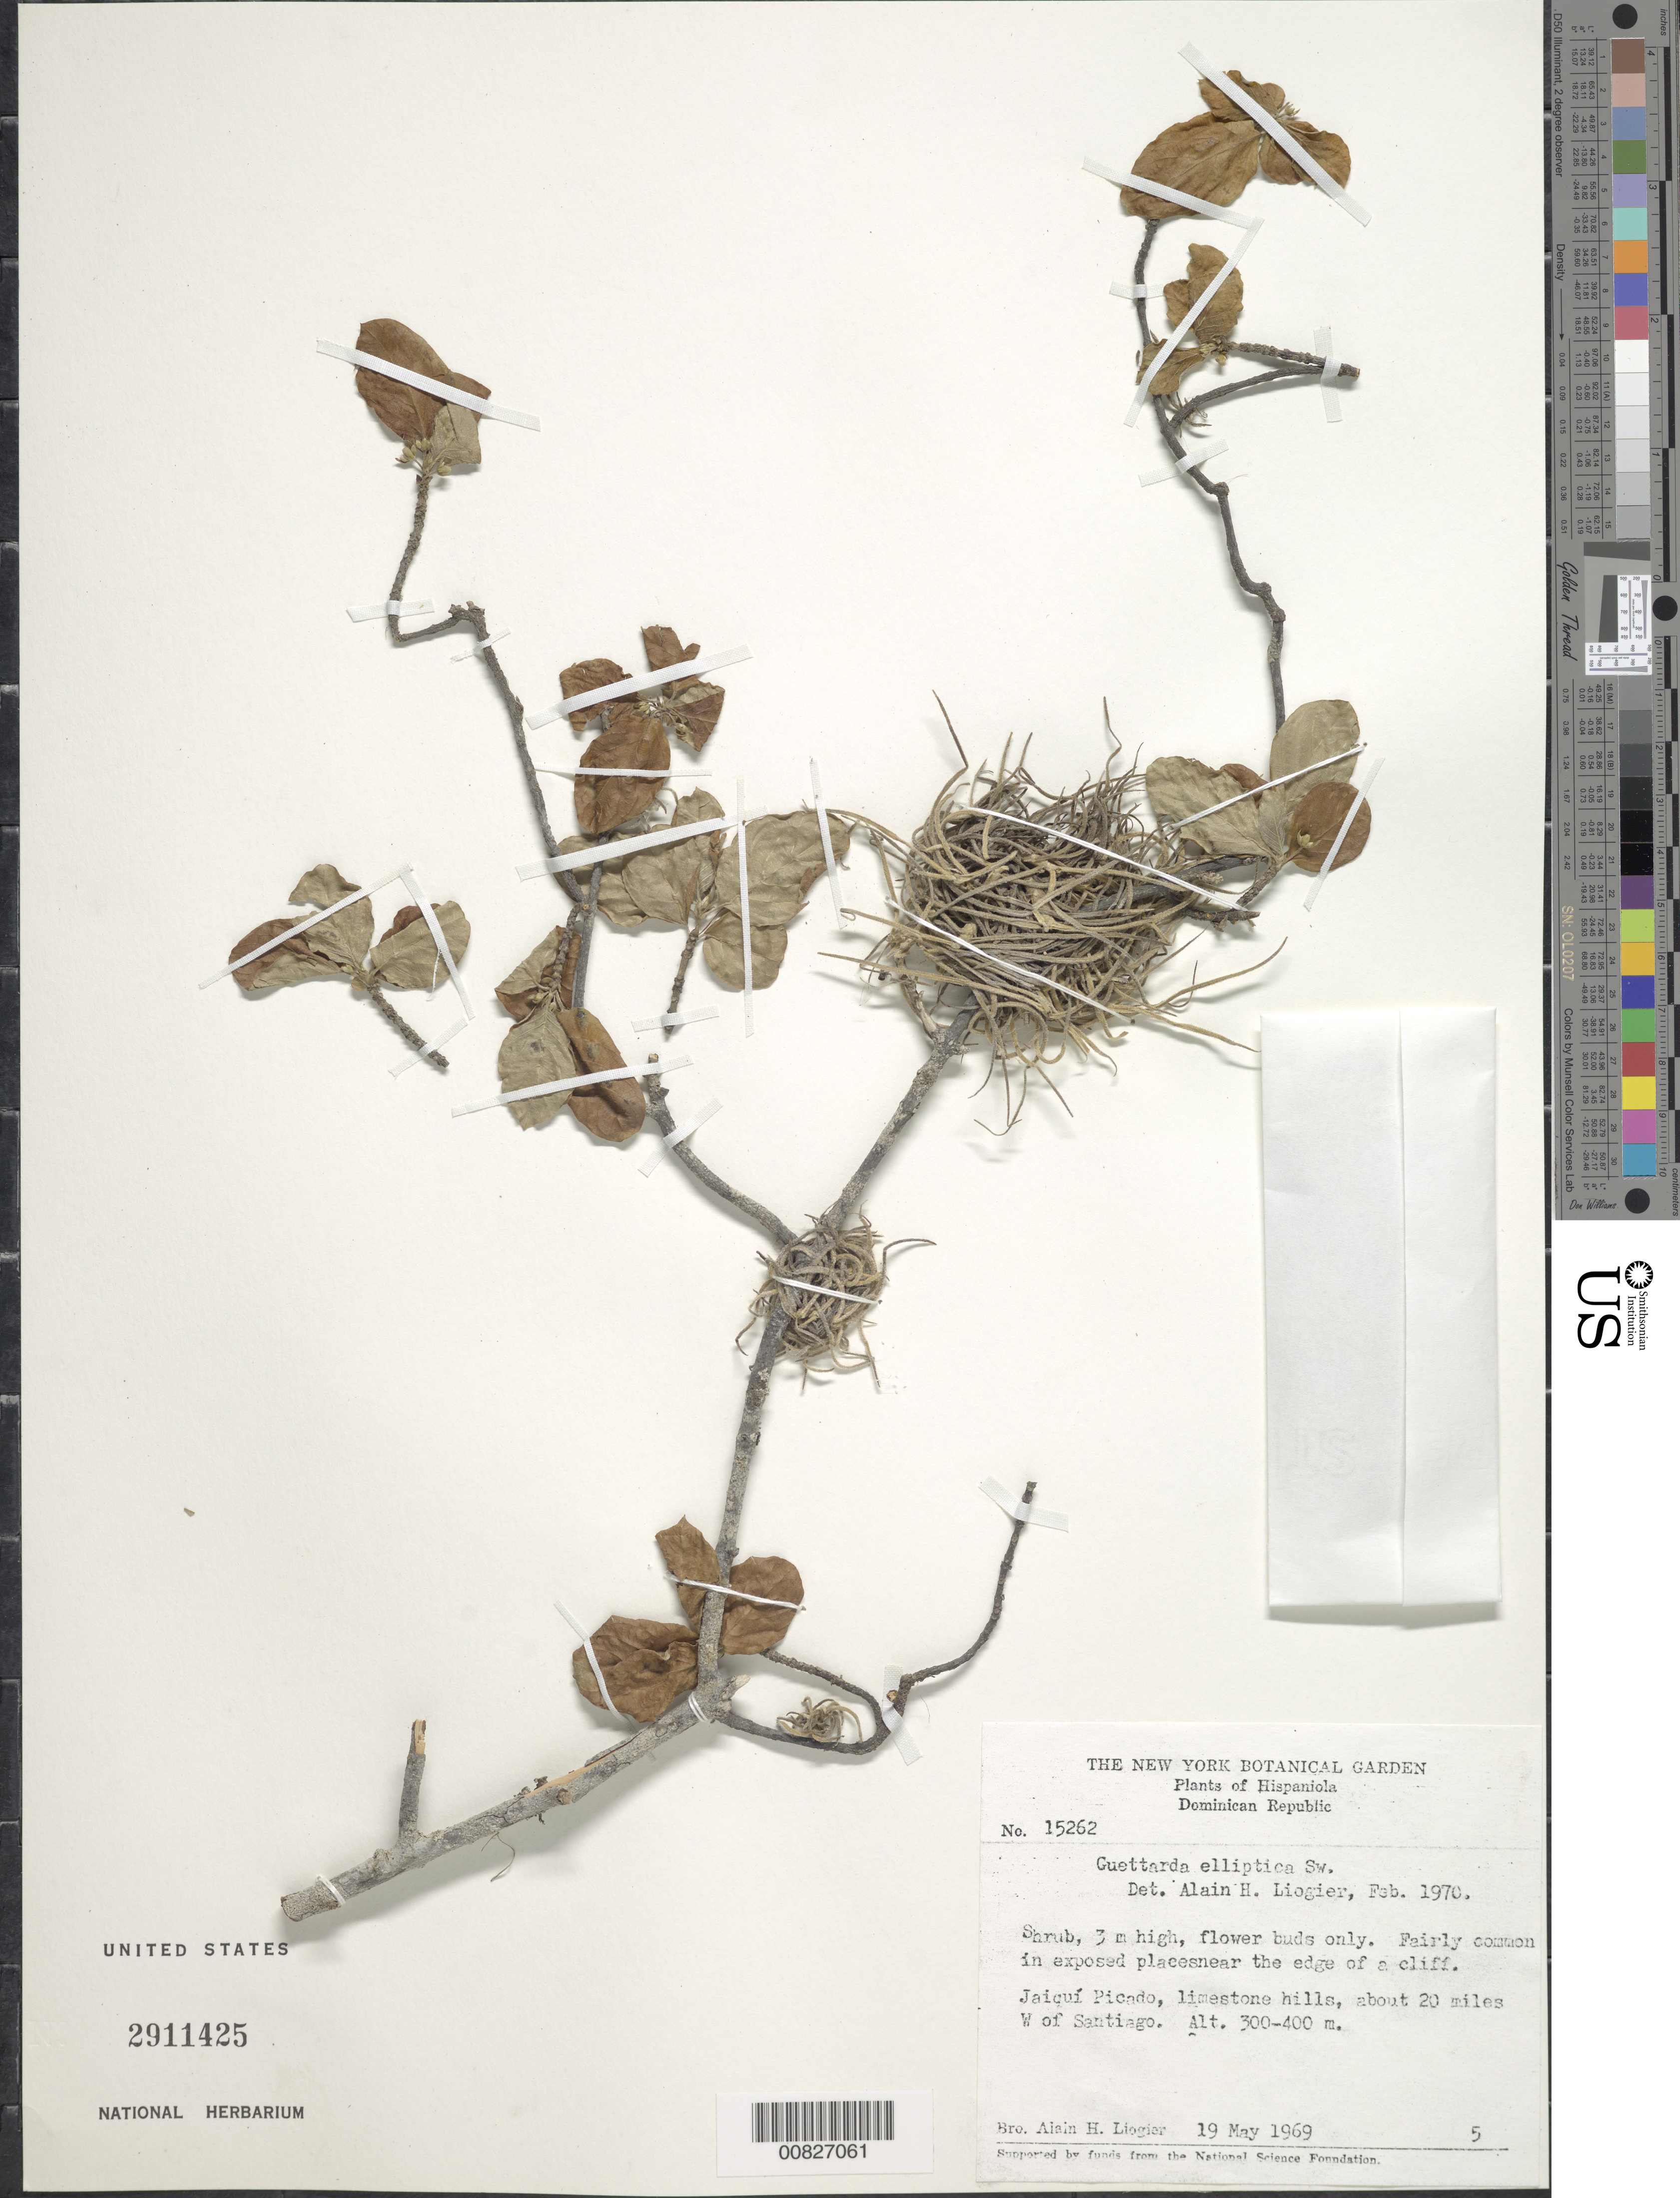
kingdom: Plantae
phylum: Tracheophyta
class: Magnoliopsida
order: Gentianales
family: Rubiaceae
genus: Guettarda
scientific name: Guettarda elliptica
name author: Sw.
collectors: A. H. Liogier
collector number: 15262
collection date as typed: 19 May 1969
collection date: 1969-05-19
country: Dominican Republic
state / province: Santiago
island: Hispaniola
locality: Jaiquí Picado, about 20 miles W of Santiago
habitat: Exposed places near edge of cliff of limestone hill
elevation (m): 300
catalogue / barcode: US 2911425